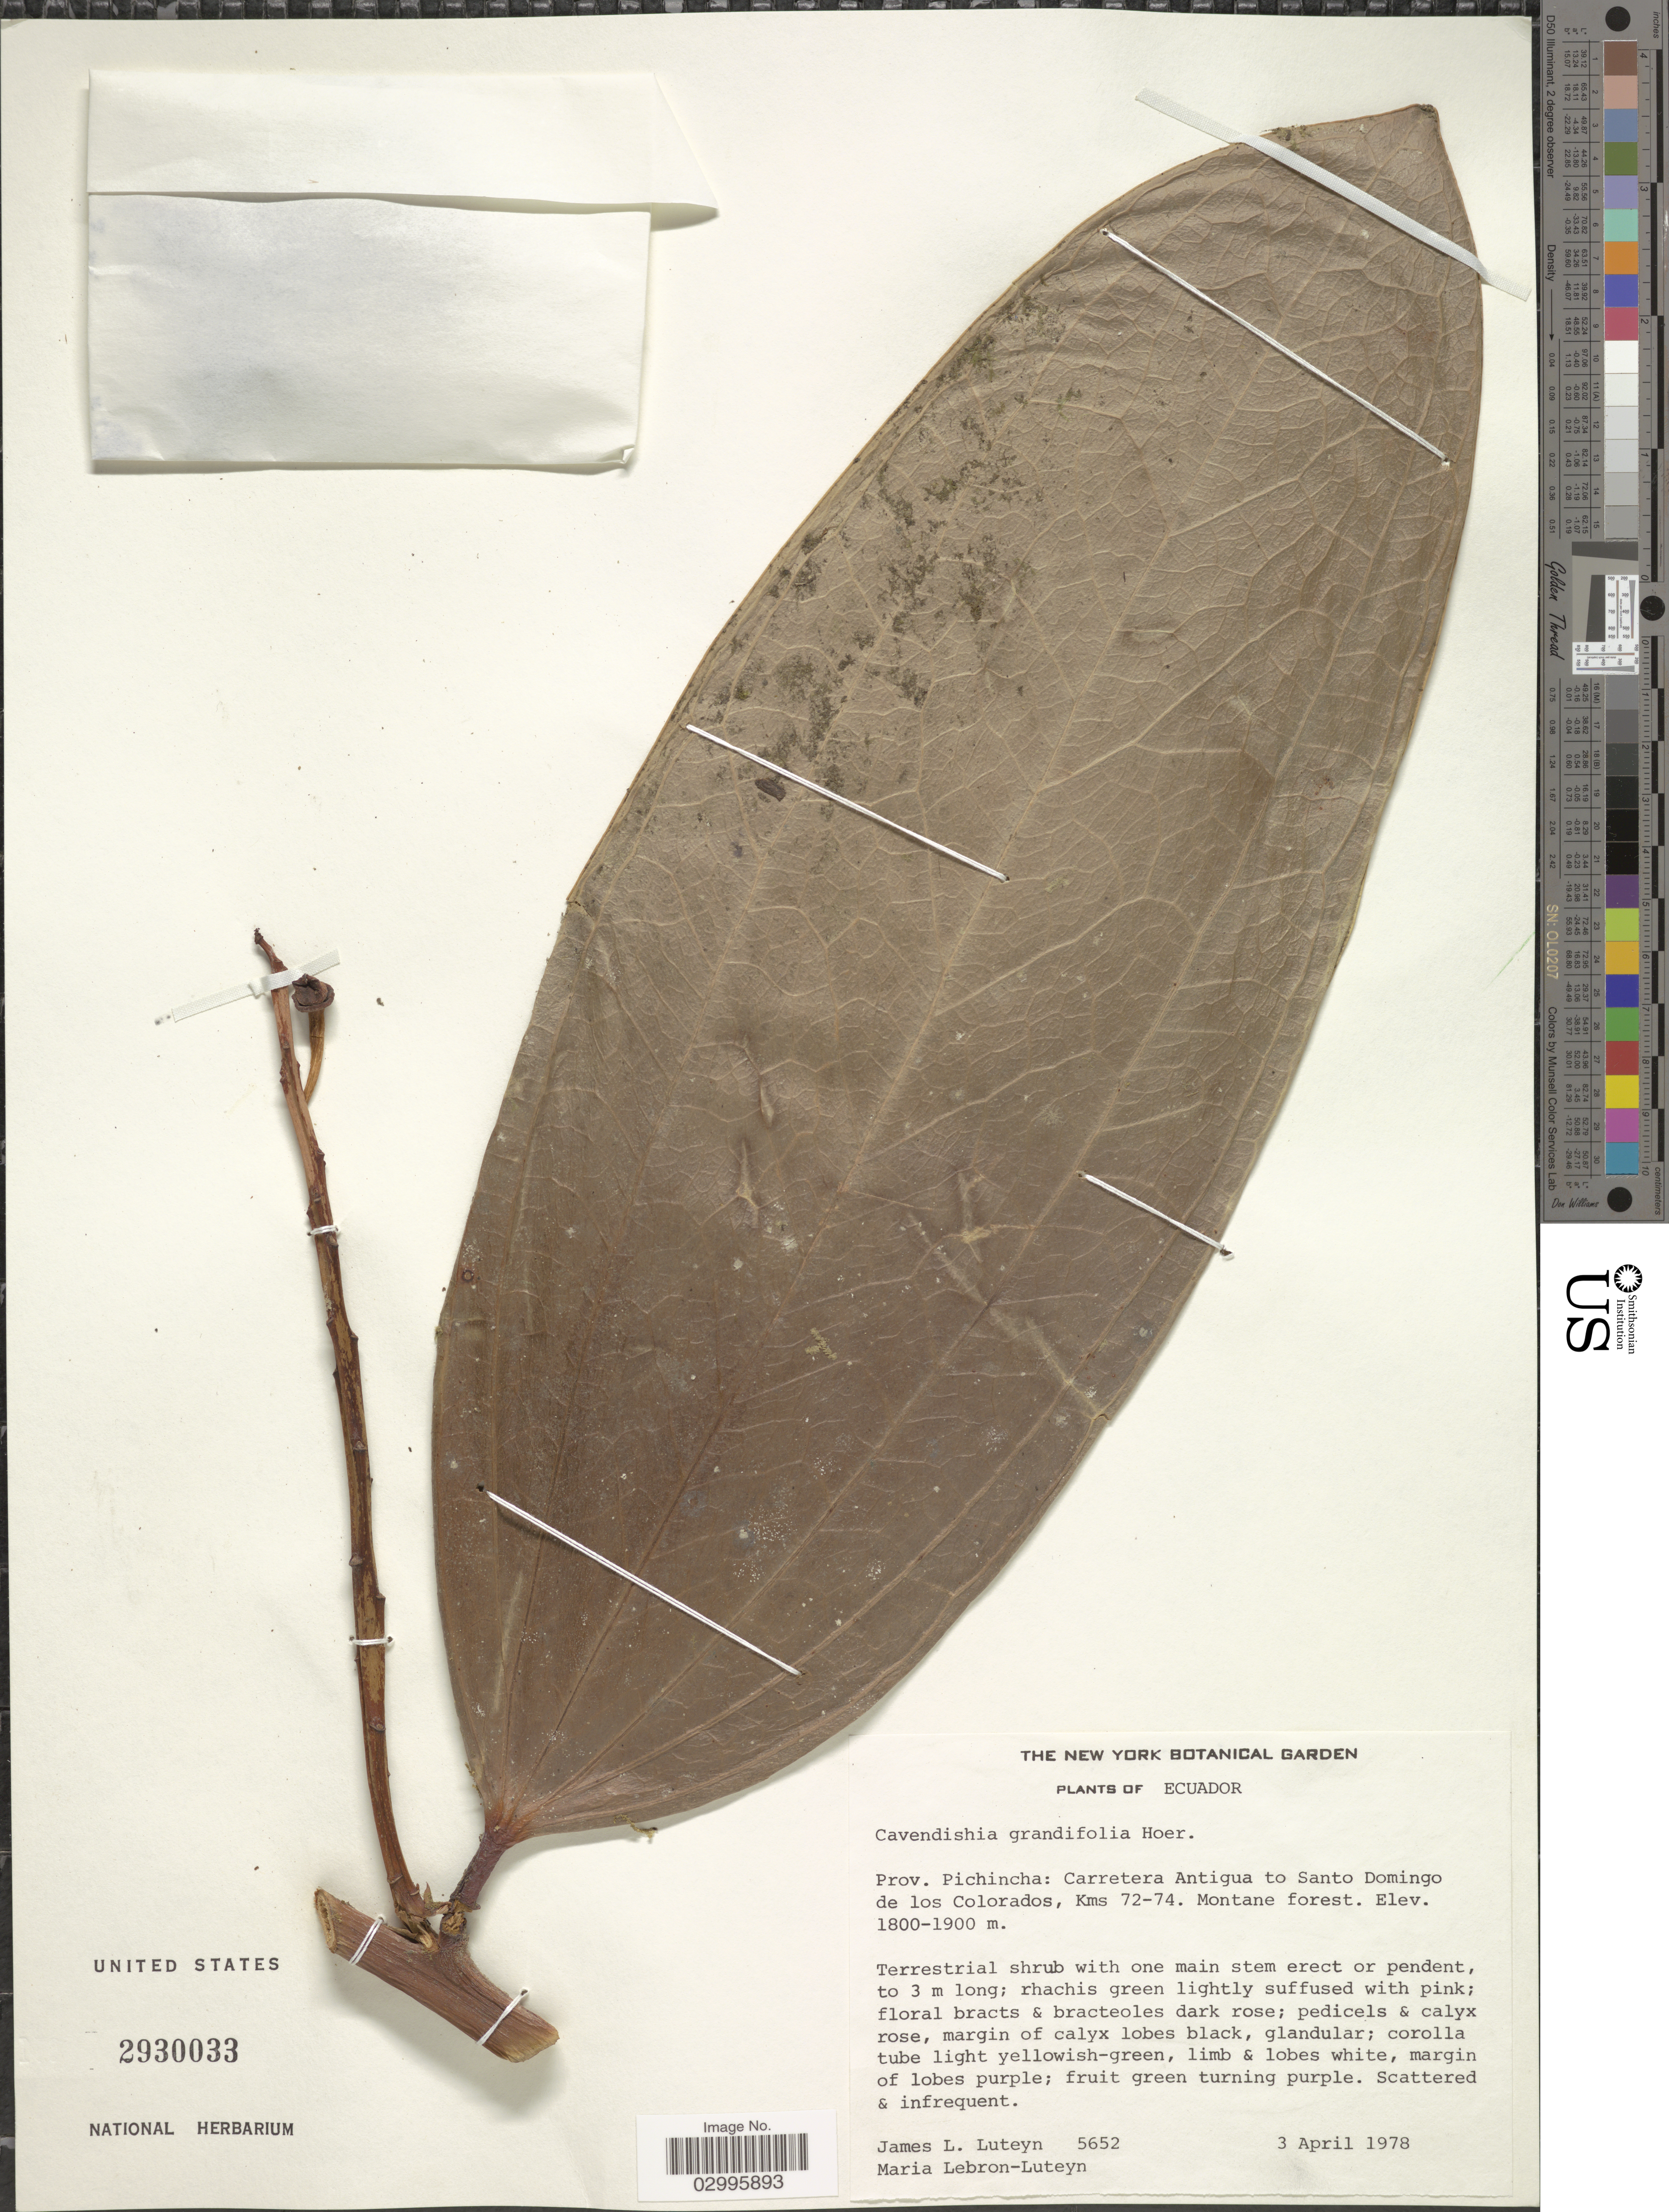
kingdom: Plantae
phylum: Tracheophyta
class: Magnoliopsida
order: Ericales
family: Ericaceae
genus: Cavendishia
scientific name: Cavendishia grandifolia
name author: Hoerold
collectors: J. Luteyn & M. L. Lebrón-Luteyn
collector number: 5652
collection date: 1978-04-03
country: Ecuador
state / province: Pichincha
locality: Carretera Antigua to Santo Domingo de los Colorados, Kms 72-74.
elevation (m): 1800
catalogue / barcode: US 2930033